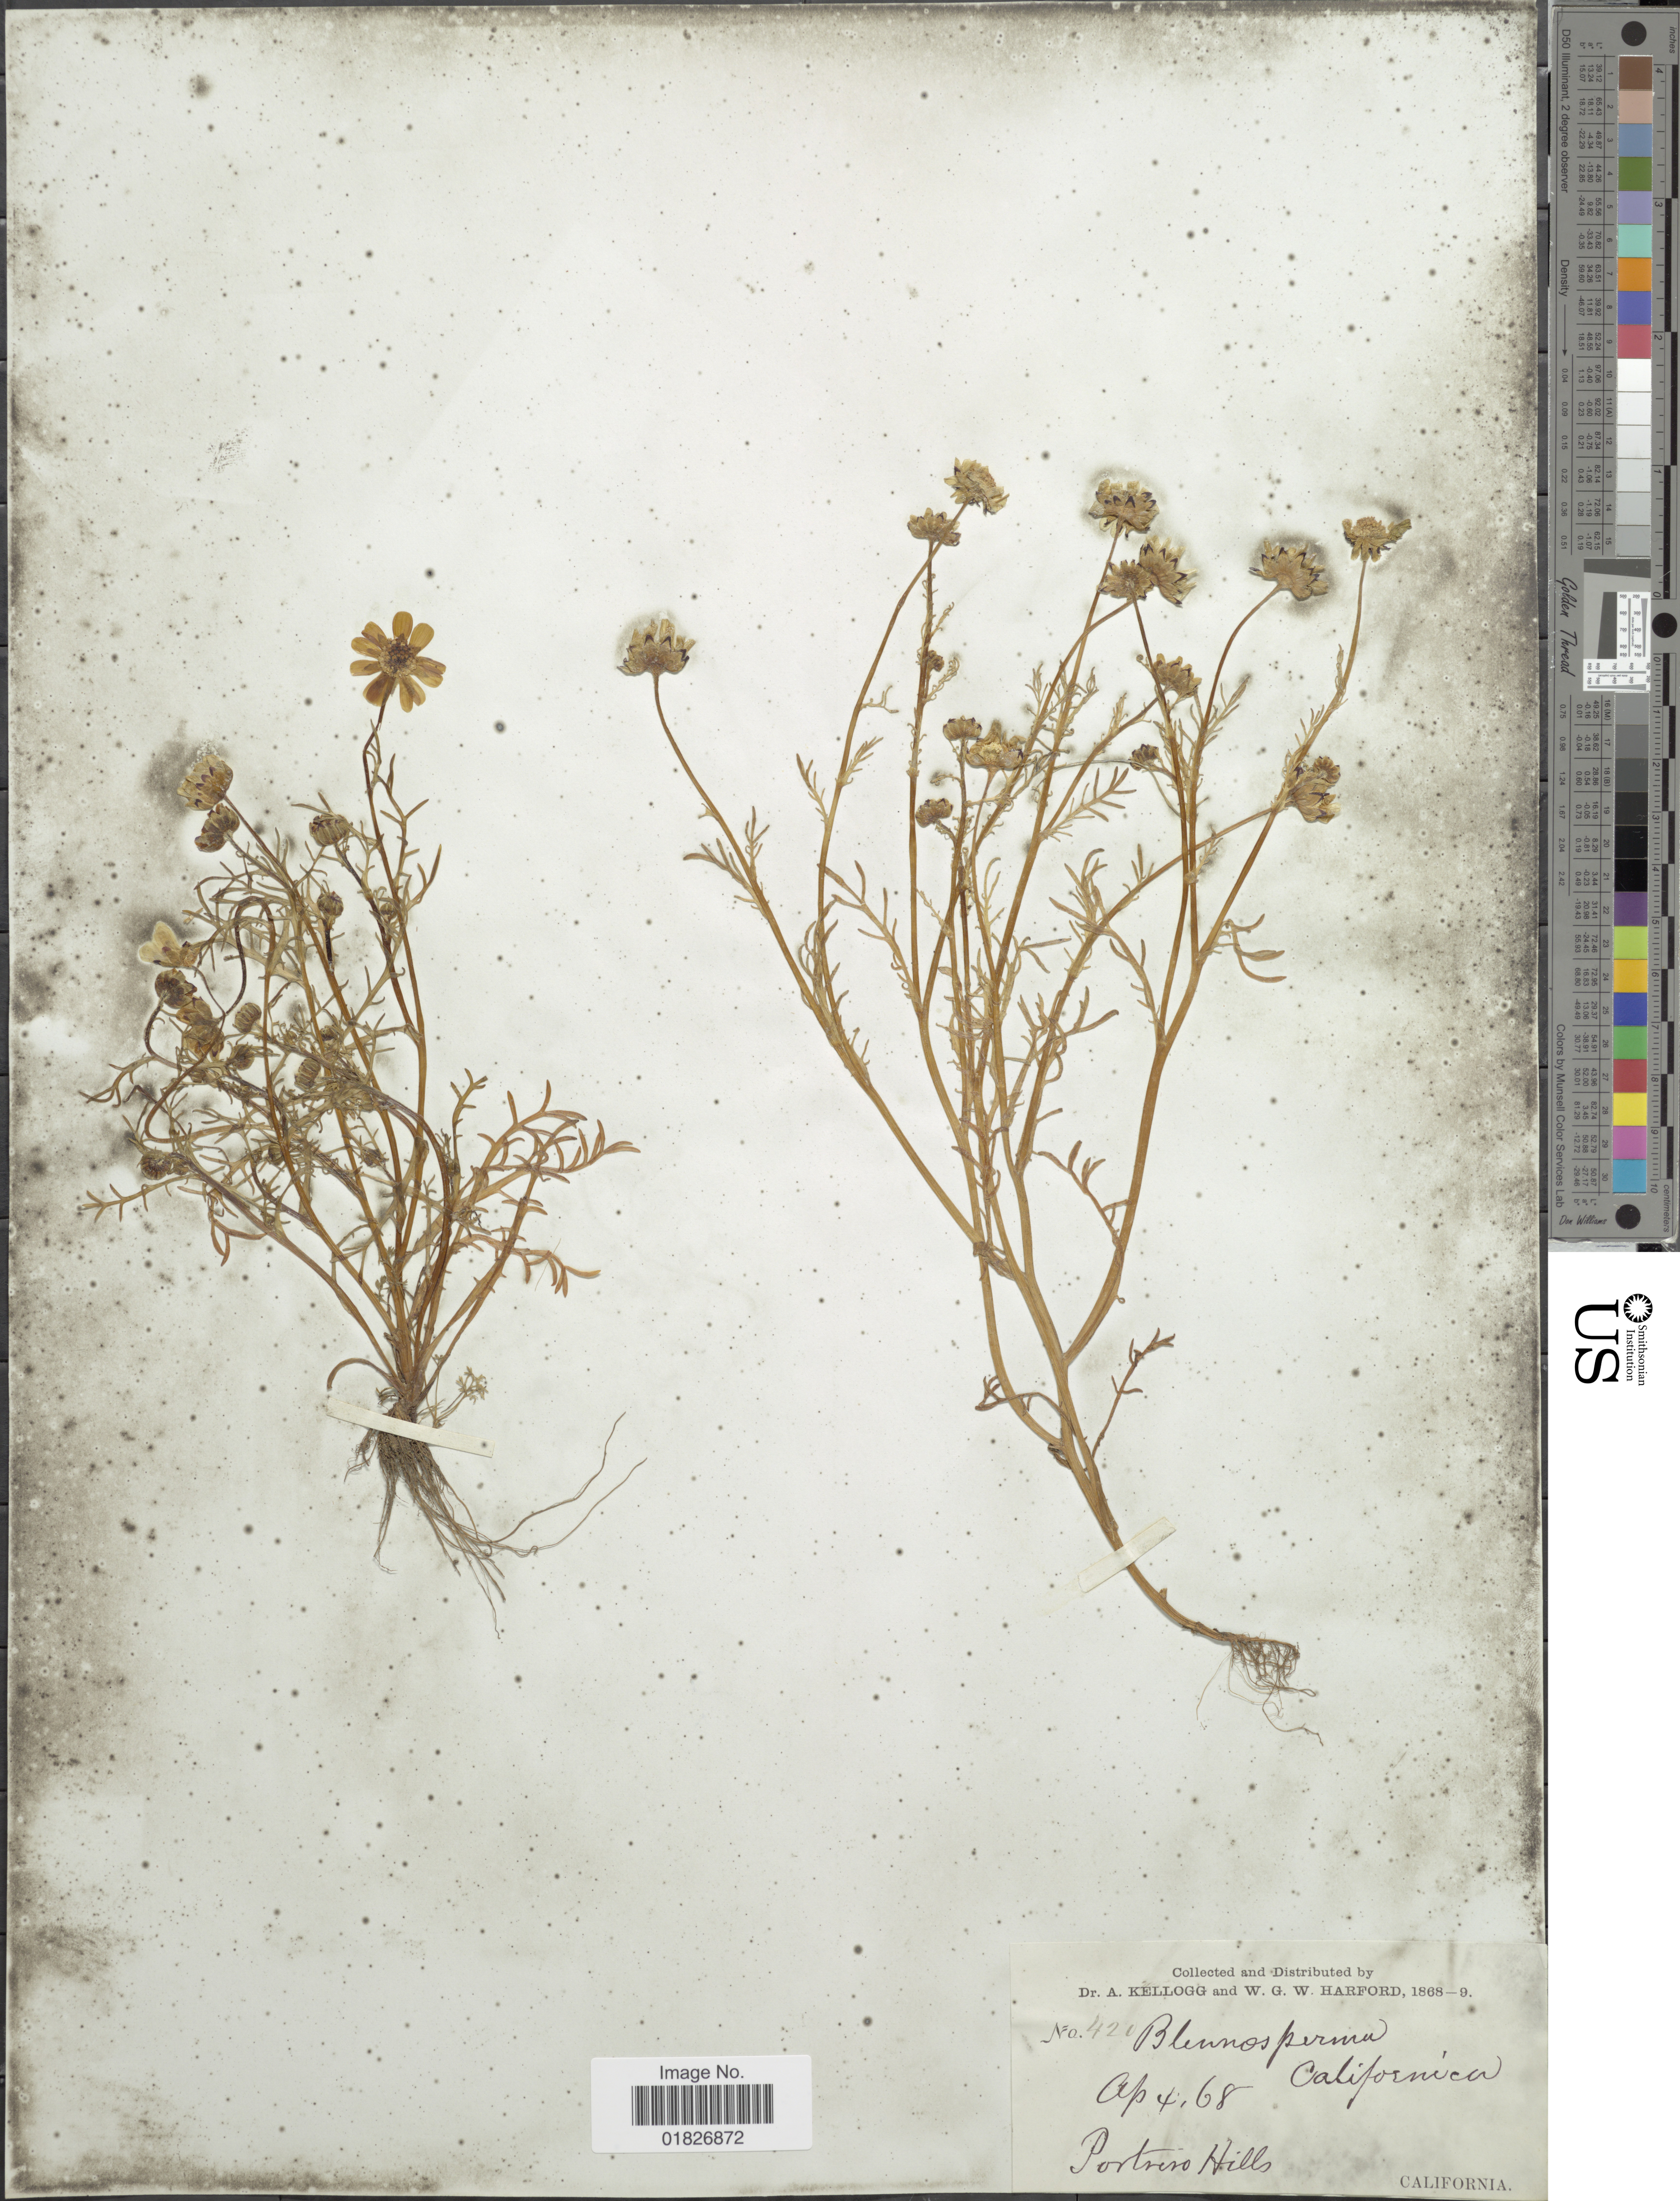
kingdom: Plantae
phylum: Tracheophyta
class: Magnoliopsida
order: Asterales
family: Asteraceae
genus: Blennosperma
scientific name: Blennosperma nanum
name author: (Hook.) S.F. Blake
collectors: A. Kellogg & W. G. W. Harford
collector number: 420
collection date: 1868-04-04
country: United States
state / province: California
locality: Potrero Hills